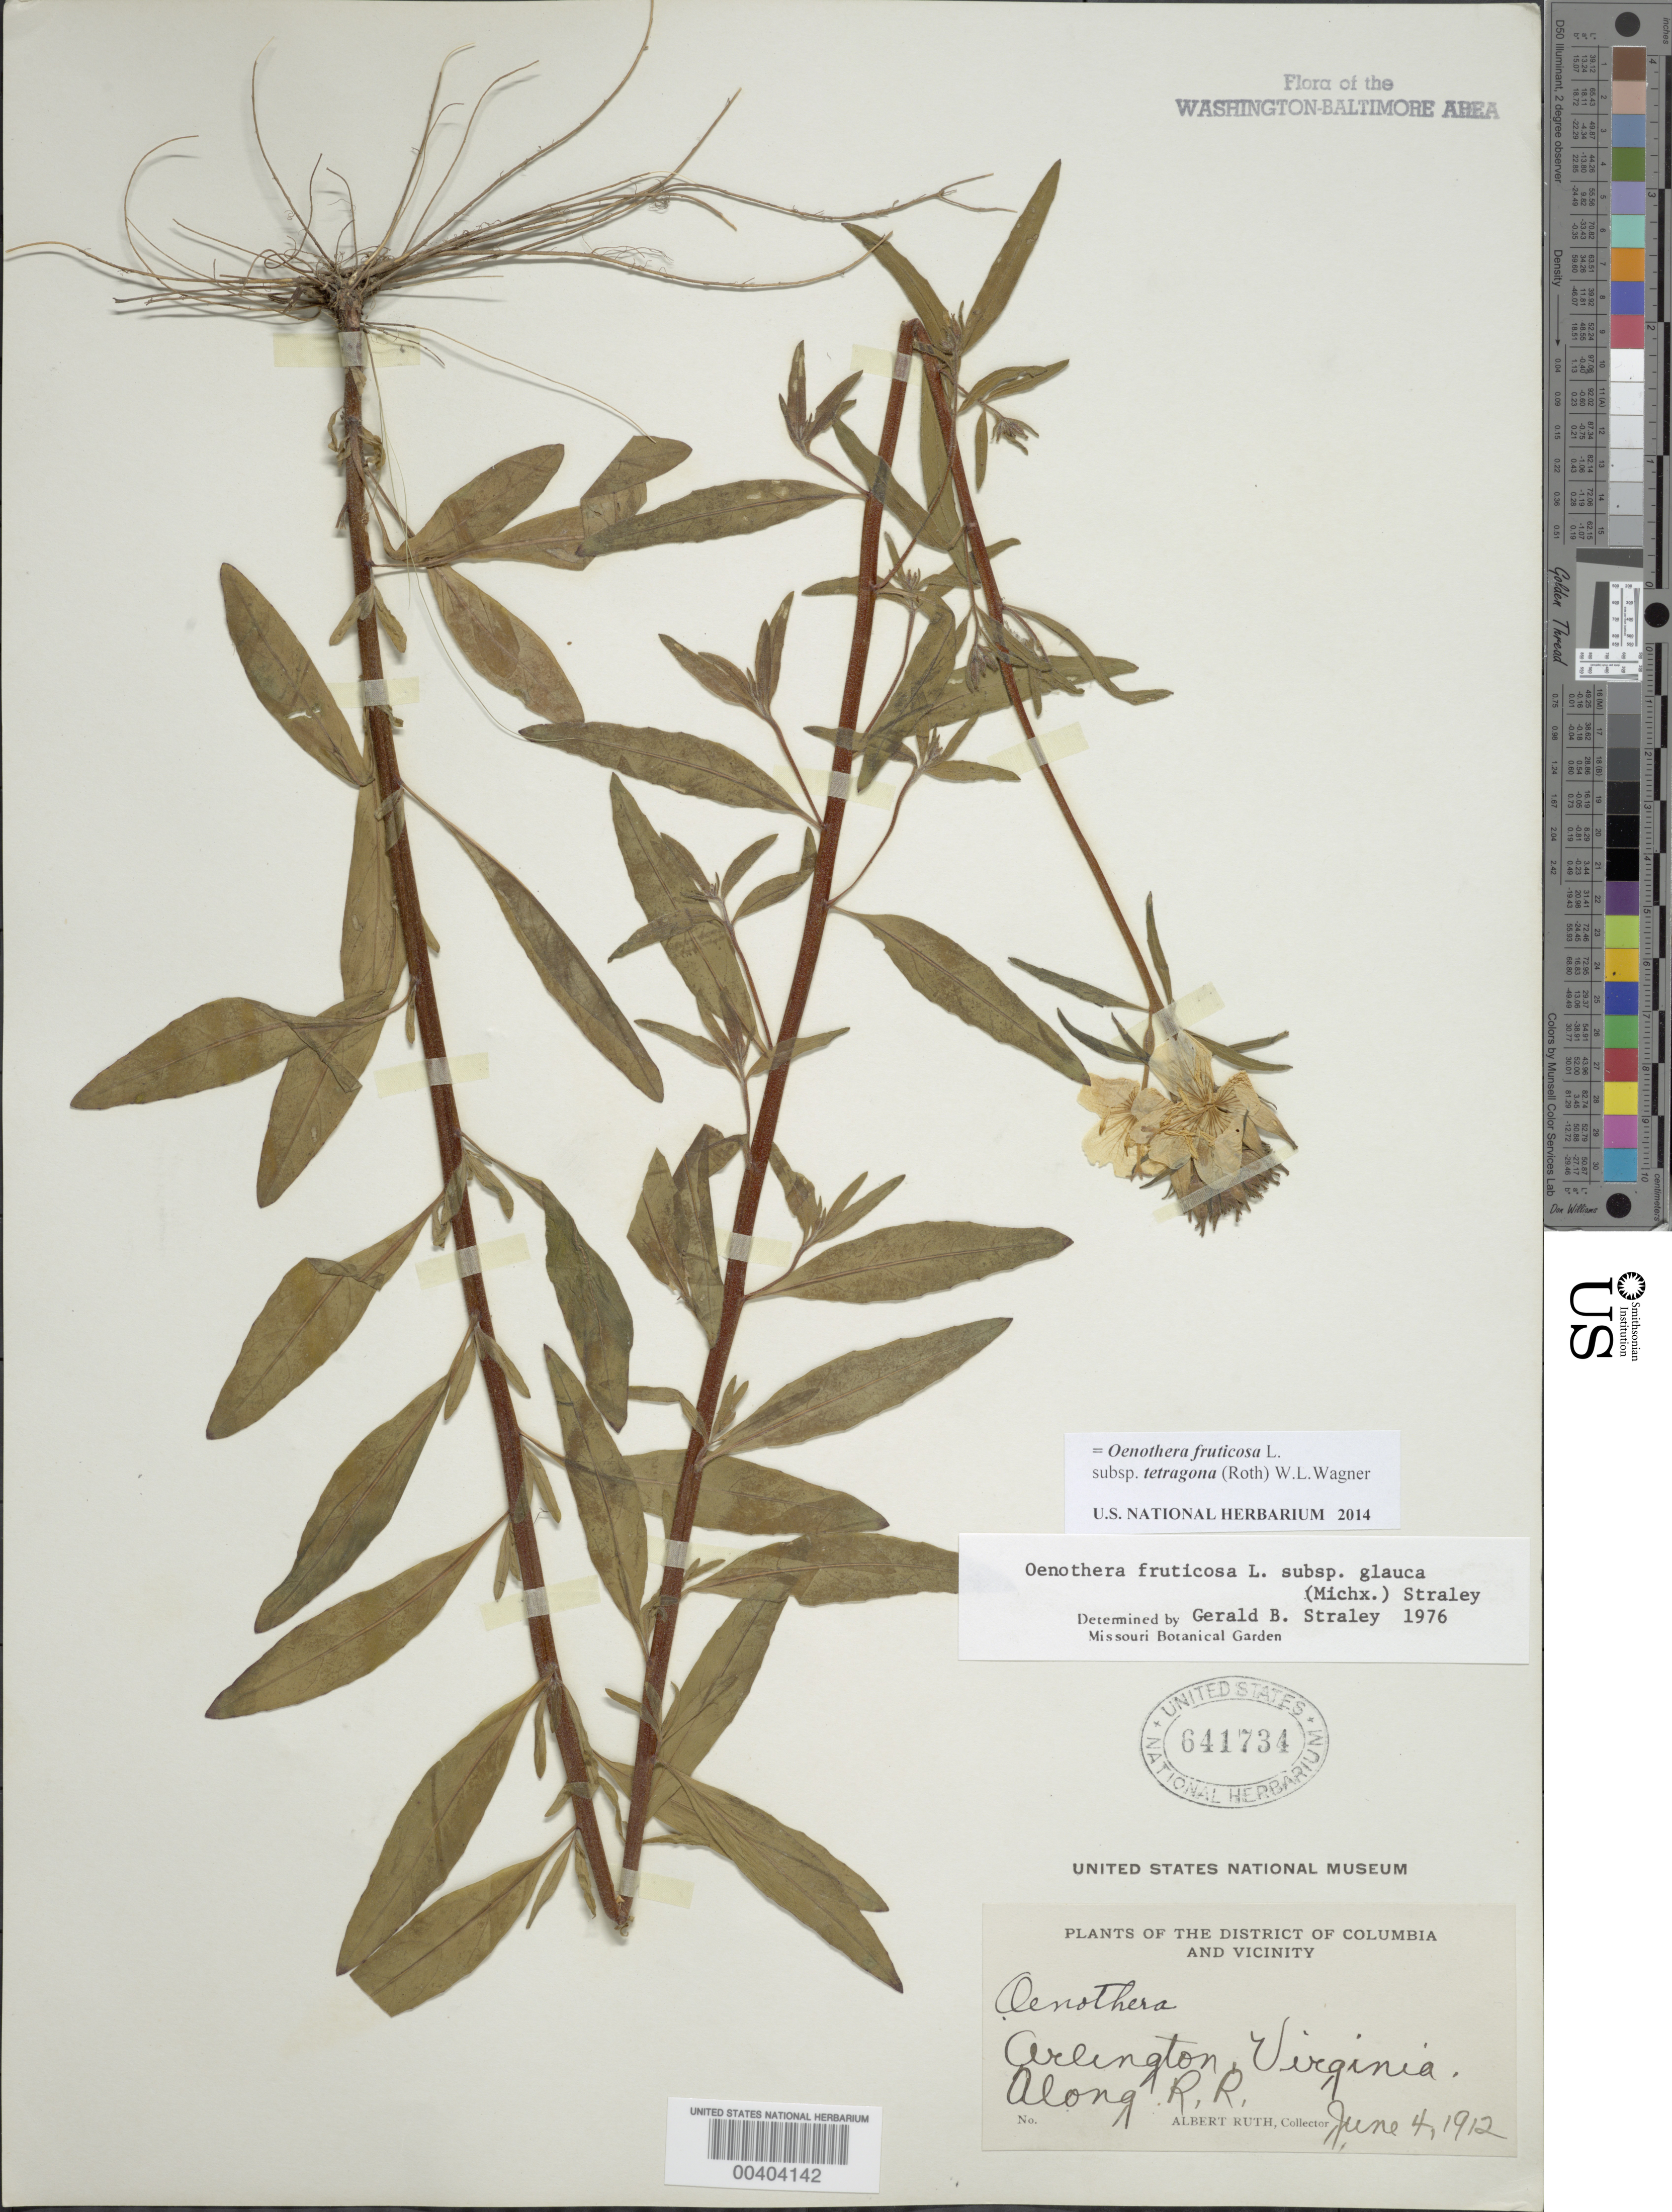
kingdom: Plantae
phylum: Tracheophyta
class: Magnoliopsida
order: Myrtales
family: Onagraceae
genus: Oenothera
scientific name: Oenothera fruticosa subsp. tetragona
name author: (Roth) W.L. Wagner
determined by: Wagner, W. L., (BOT), Smithsonian Institution - National Museum of Natural History (UNITED STATES)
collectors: A. Ruth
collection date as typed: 04 Jun 1912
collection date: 1912-06-04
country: United States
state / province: Virginia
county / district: Arlington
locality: Arlington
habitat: Along R.R.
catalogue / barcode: US 641734